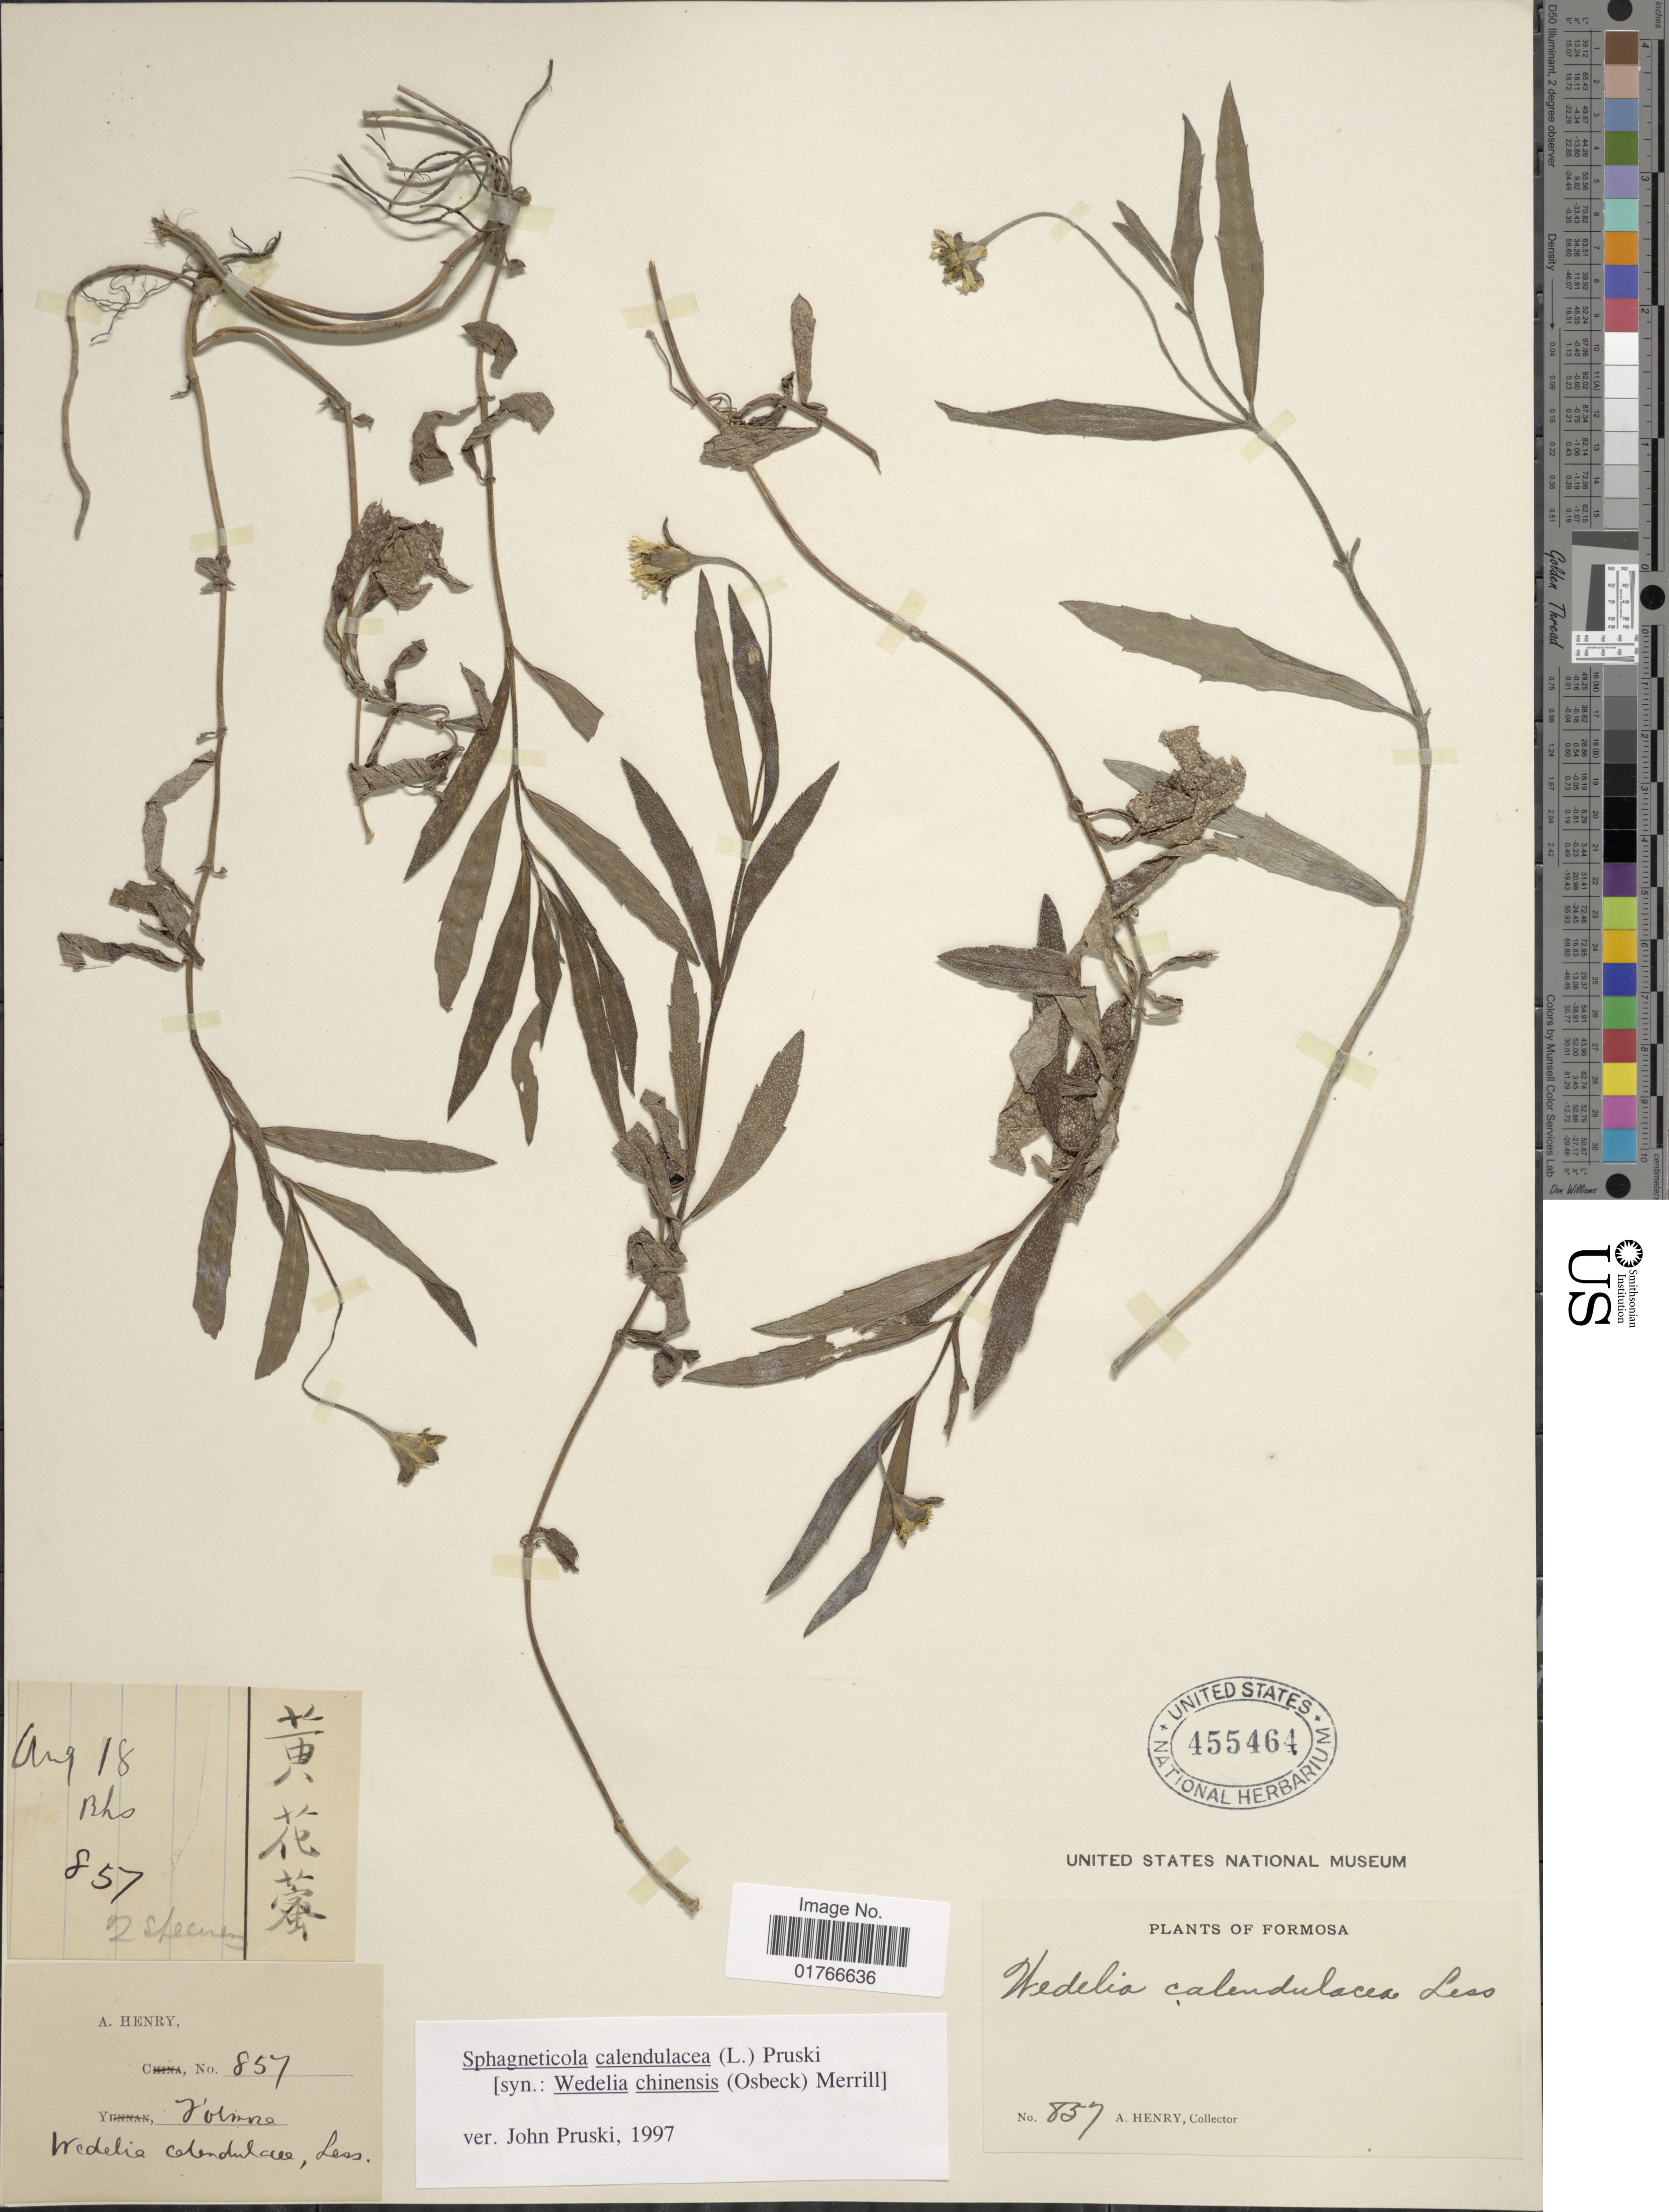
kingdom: Plantae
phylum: Tracheophyta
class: Magnoliopsida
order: Asterales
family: Asteraceae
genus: Sphagneticola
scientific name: Sphagneticola calendulacea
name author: (L.) Pruski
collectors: A. Henry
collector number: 857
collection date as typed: Transcribed d/m/y: /8/18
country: Taiwan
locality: Formosa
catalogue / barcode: US 455464